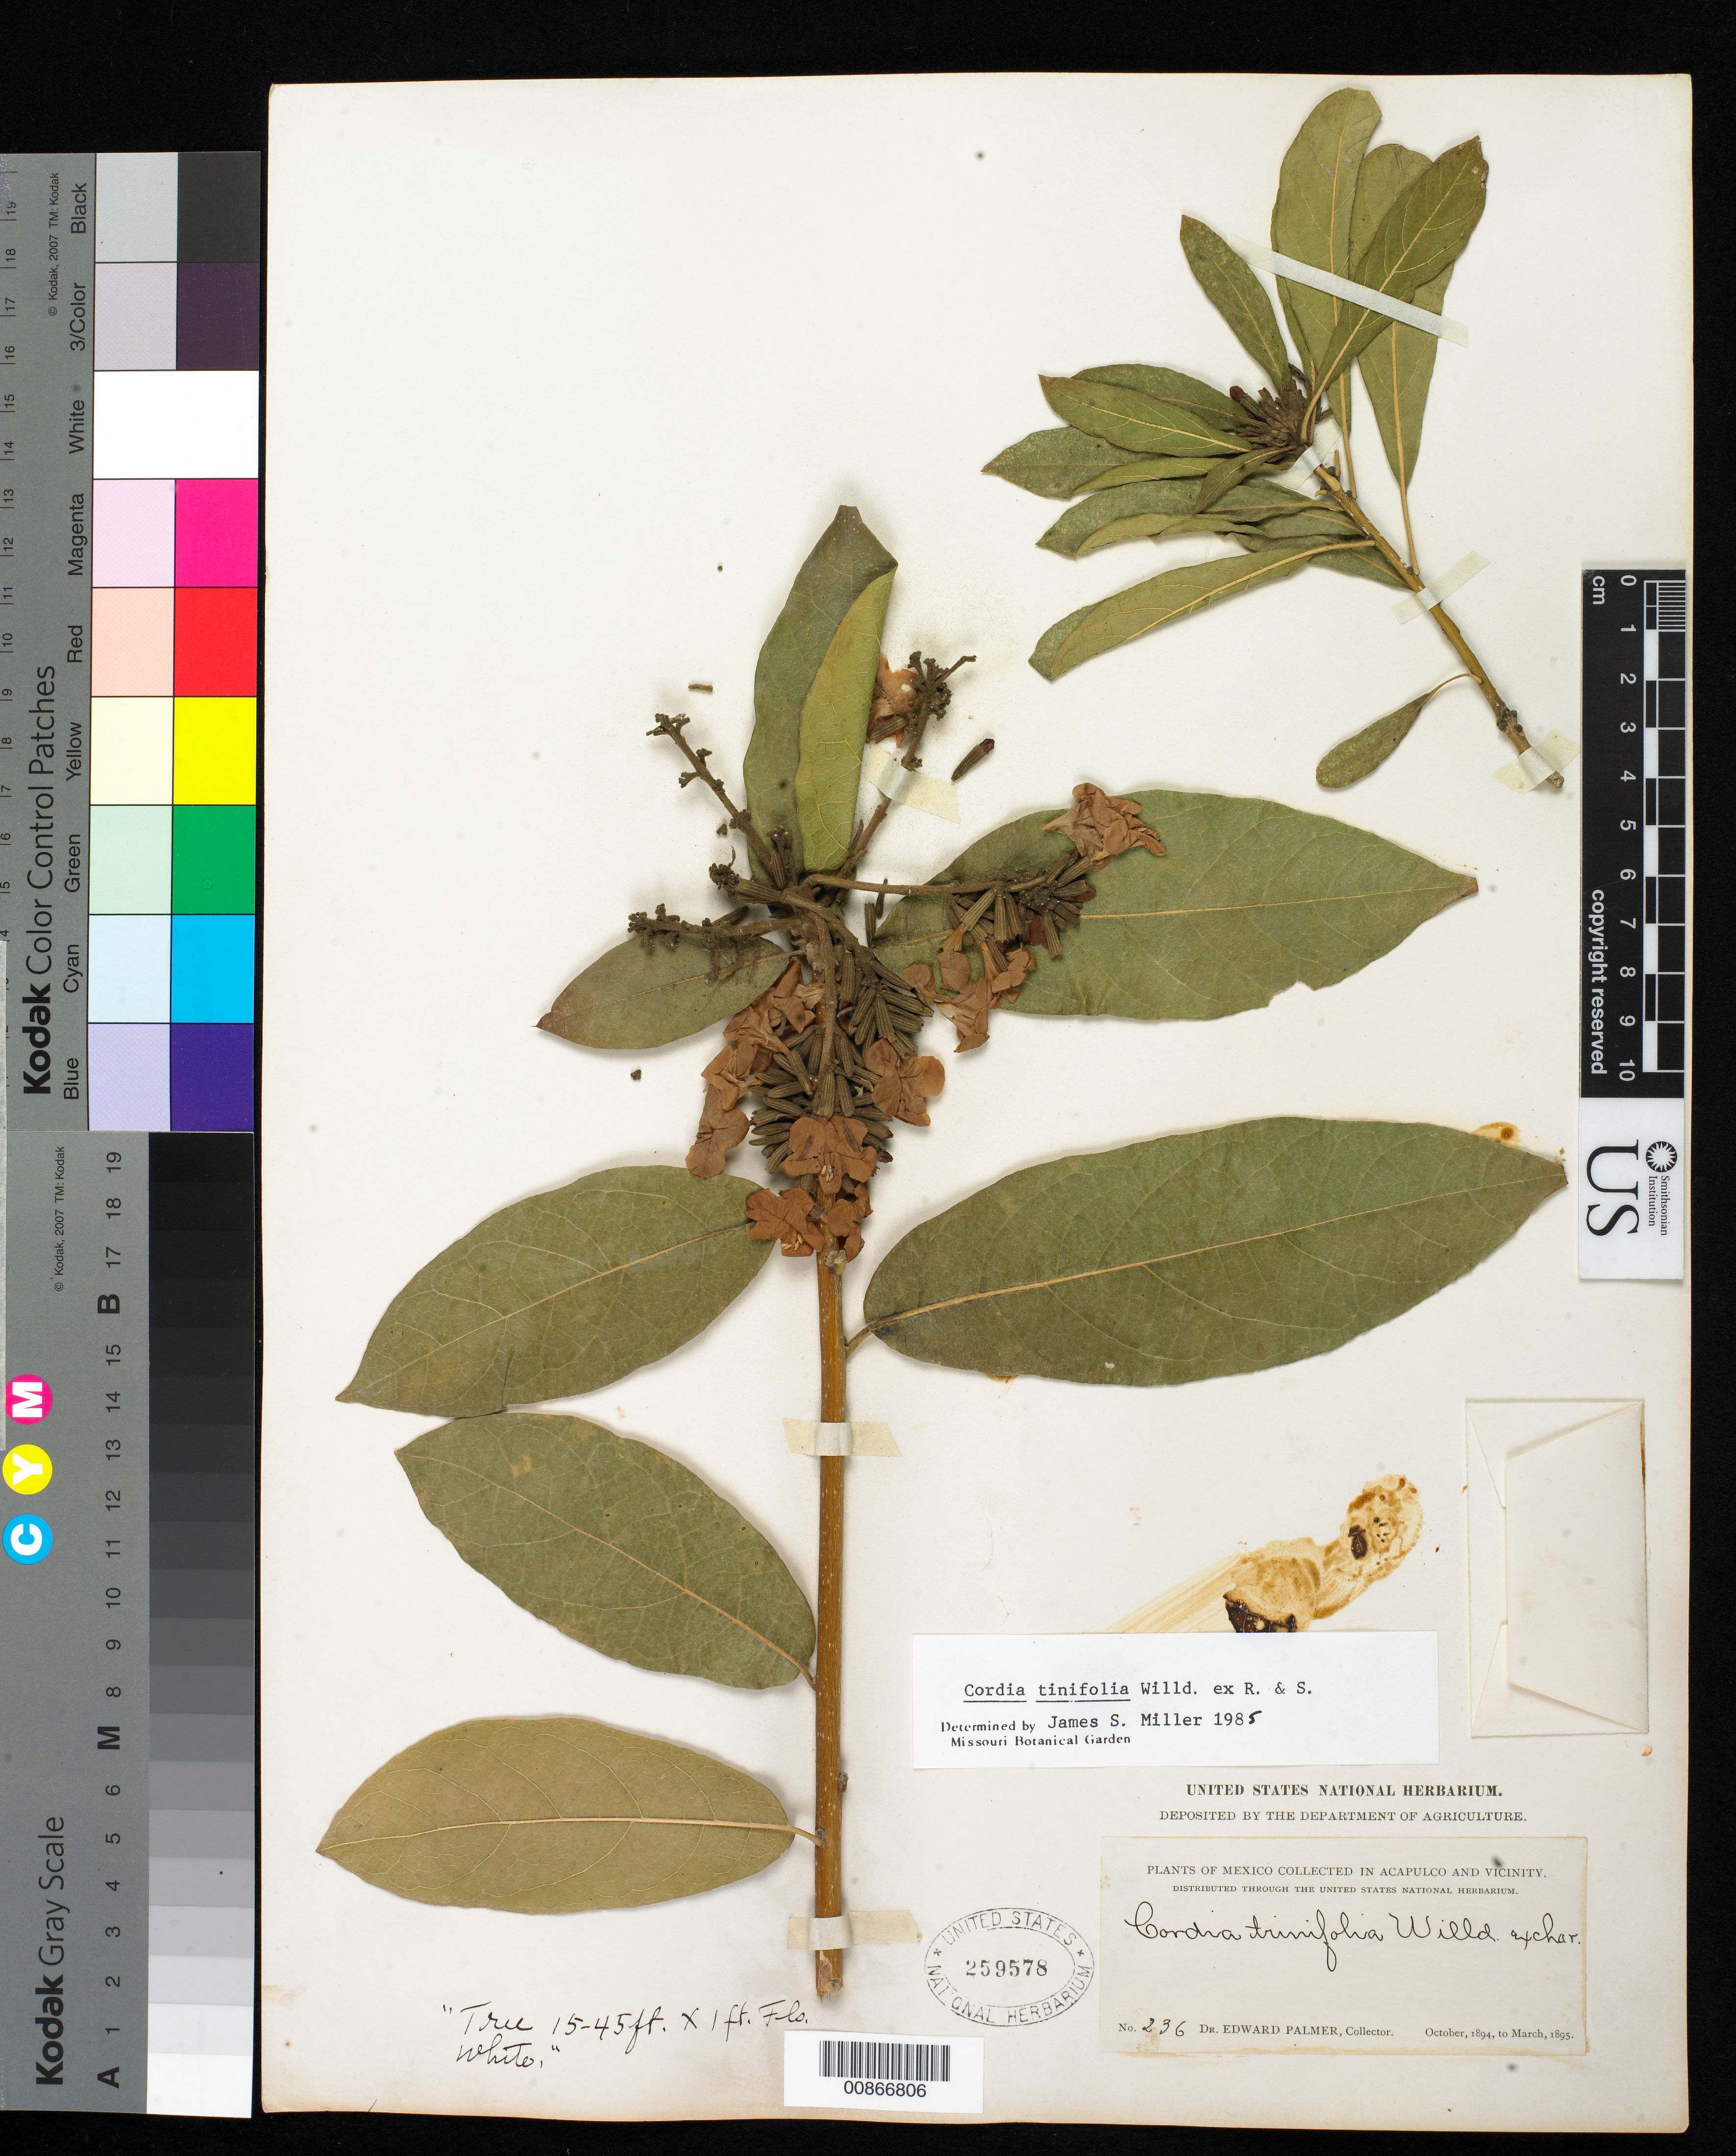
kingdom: Plantae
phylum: Tracheophyta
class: Magnoliopsida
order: Boraginales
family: Cordiaceae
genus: Cordia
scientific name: Cordia tinifolia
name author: Willd. ex Roem. & Schult.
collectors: E. Palmer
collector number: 236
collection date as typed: Oct 1894 to -- Mar 1895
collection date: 1894-10/1895-03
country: Mexico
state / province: Guerrero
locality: Acapulco, Guerrero and vicinity.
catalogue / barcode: US 259578